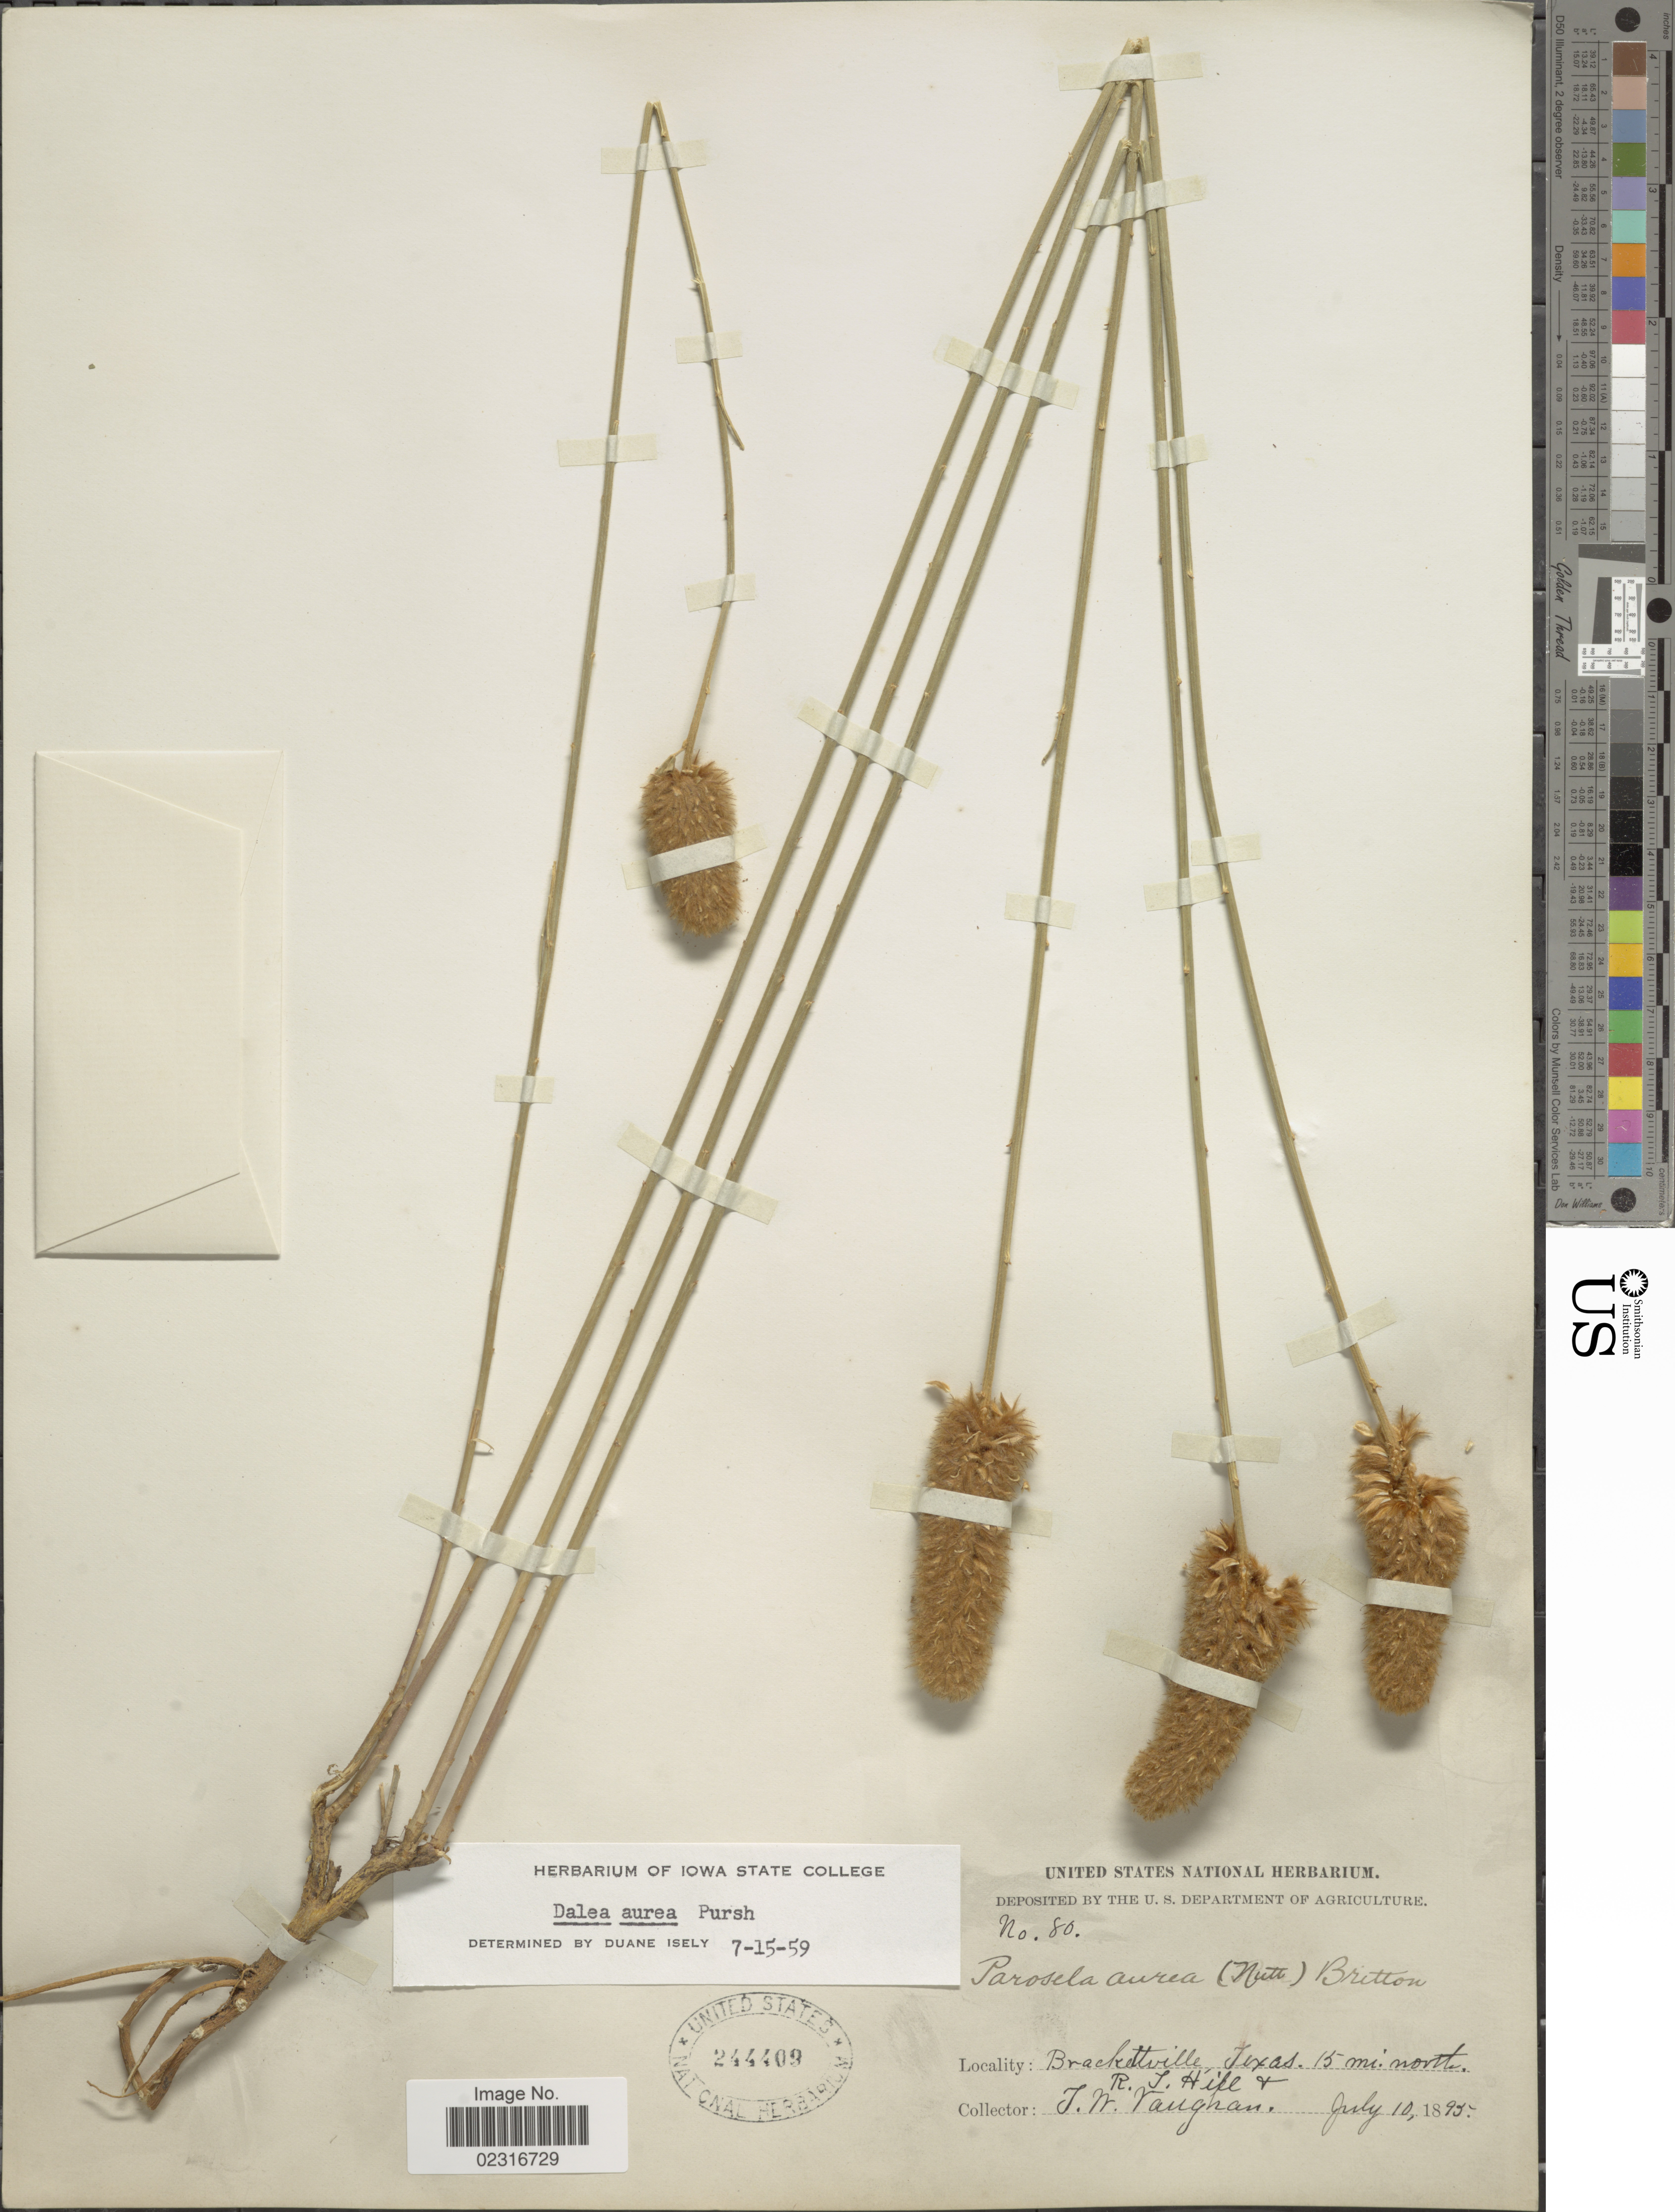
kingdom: Plantae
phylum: Tracheophyta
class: Magnoliopsida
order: Fabales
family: Fabaceae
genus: Dalea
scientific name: Dalea aurea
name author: Nutt. ex Pursh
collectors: R. J. Hill & J. Vaughan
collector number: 80*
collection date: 1895-07-10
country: United States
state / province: Texas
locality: Brackettville. 15 mi. north.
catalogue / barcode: US 244403